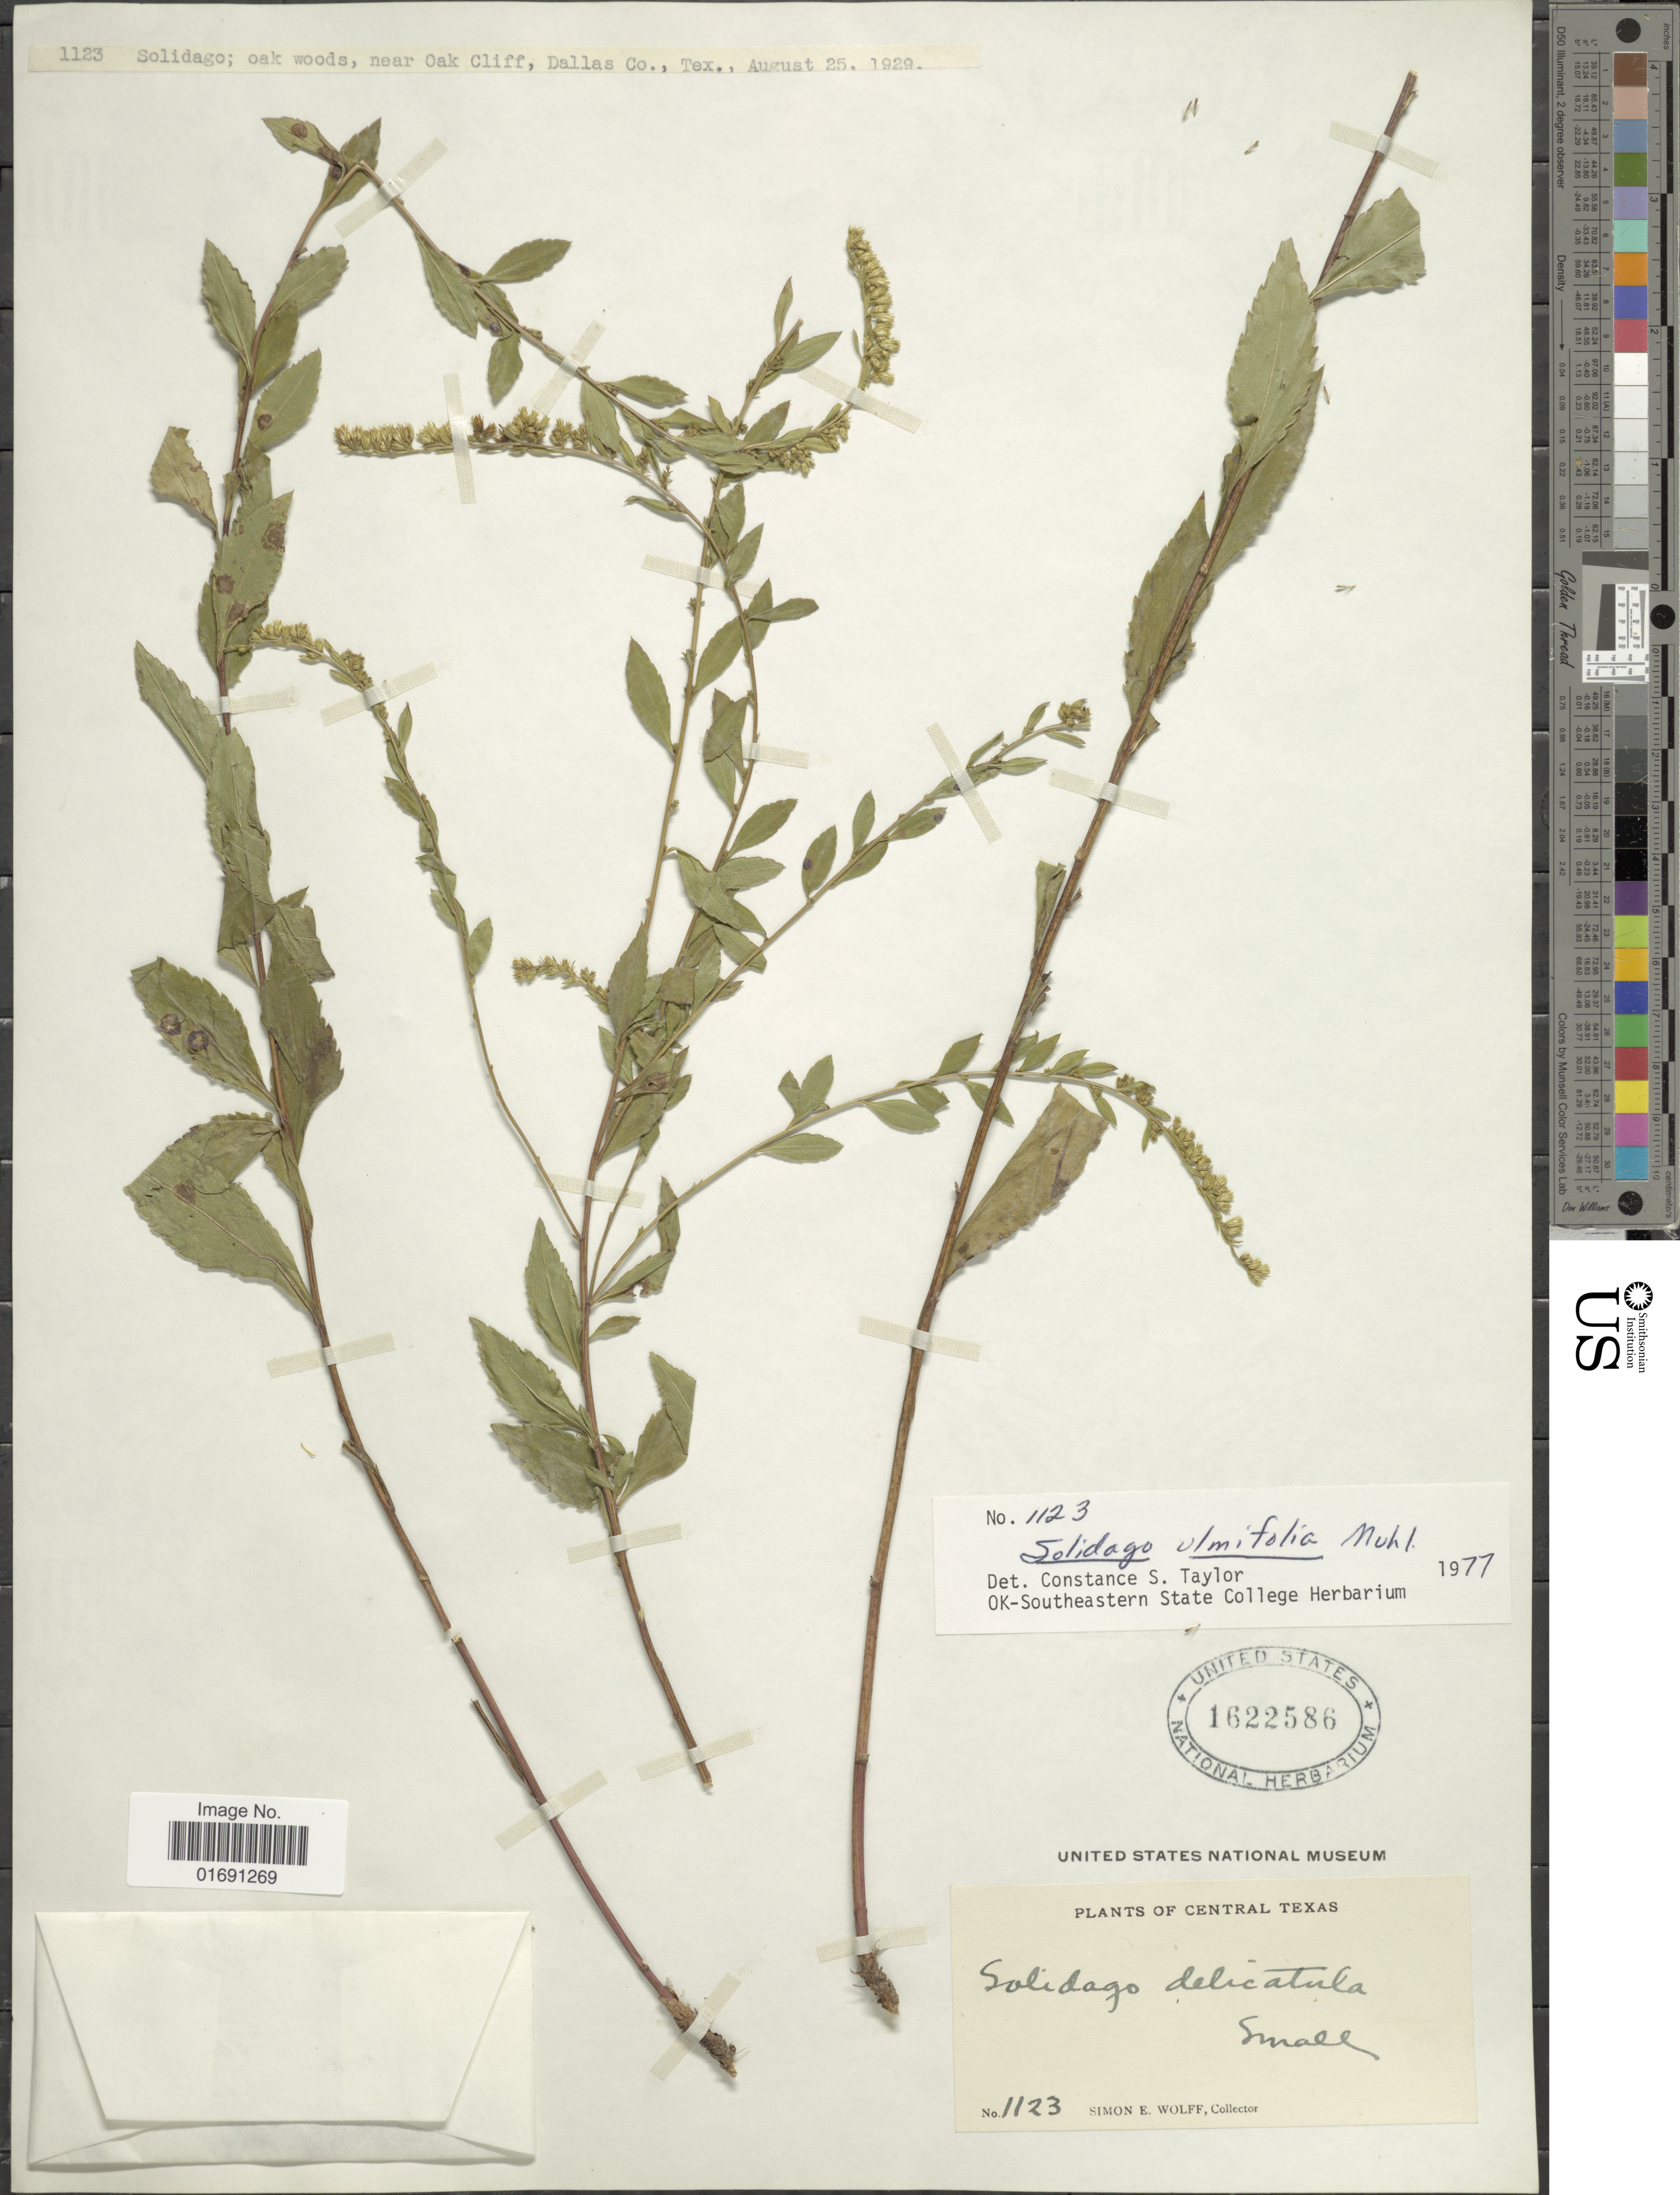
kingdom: Plantae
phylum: Tracheophyta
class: Magnoliopsida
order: Asterales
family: Asteraceae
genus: Solidago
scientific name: Solidago ulmifolia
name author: Muhl. ex Willd.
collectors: S. E. Wolff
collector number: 1123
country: United States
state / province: Texas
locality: Central Texas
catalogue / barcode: US 1622586